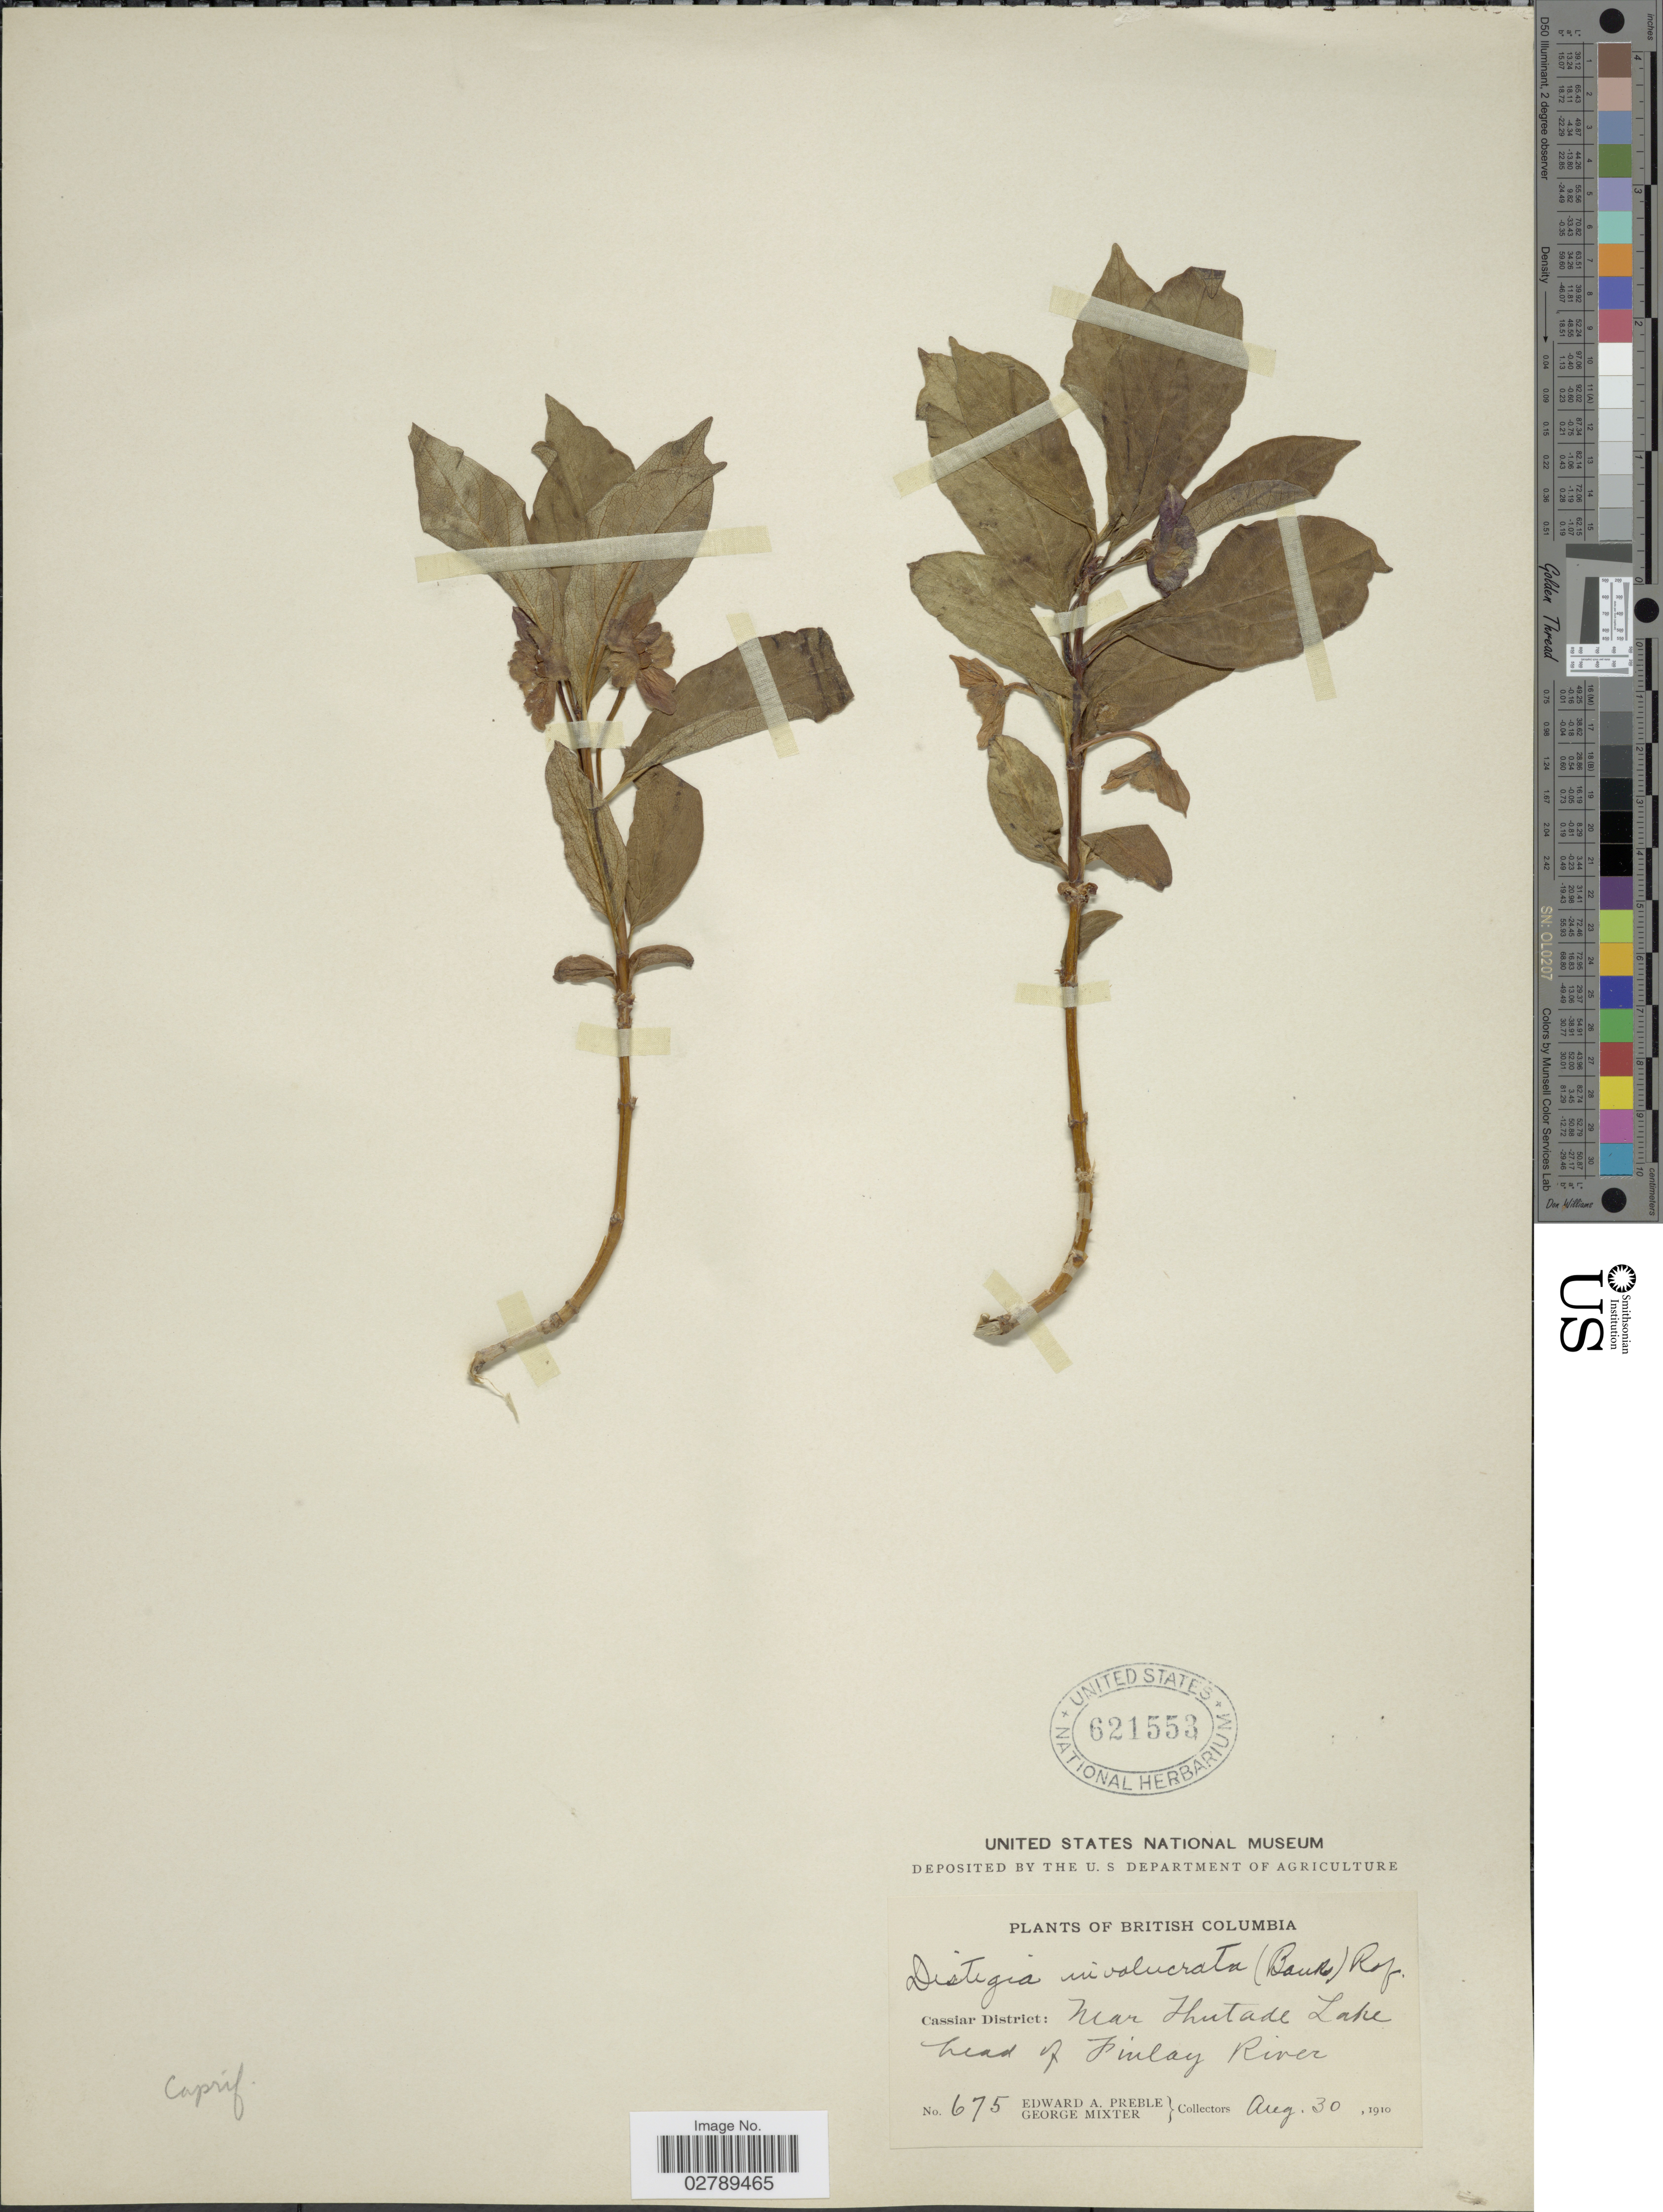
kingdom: Plantae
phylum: Tracheophyta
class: Magnoliopsida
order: Dipsacales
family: Caprifoliaceae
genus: Lonicera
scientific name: Lonicera involucrata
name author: (Richardson) Banks ex Spreng.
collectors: E. Preble & G. Mixter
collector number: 675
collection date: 1910-08-30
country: Canada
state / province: British Columbia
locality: Cassiar District: Near Thutade Lake, head of Finlay River.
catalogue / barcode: US 621553